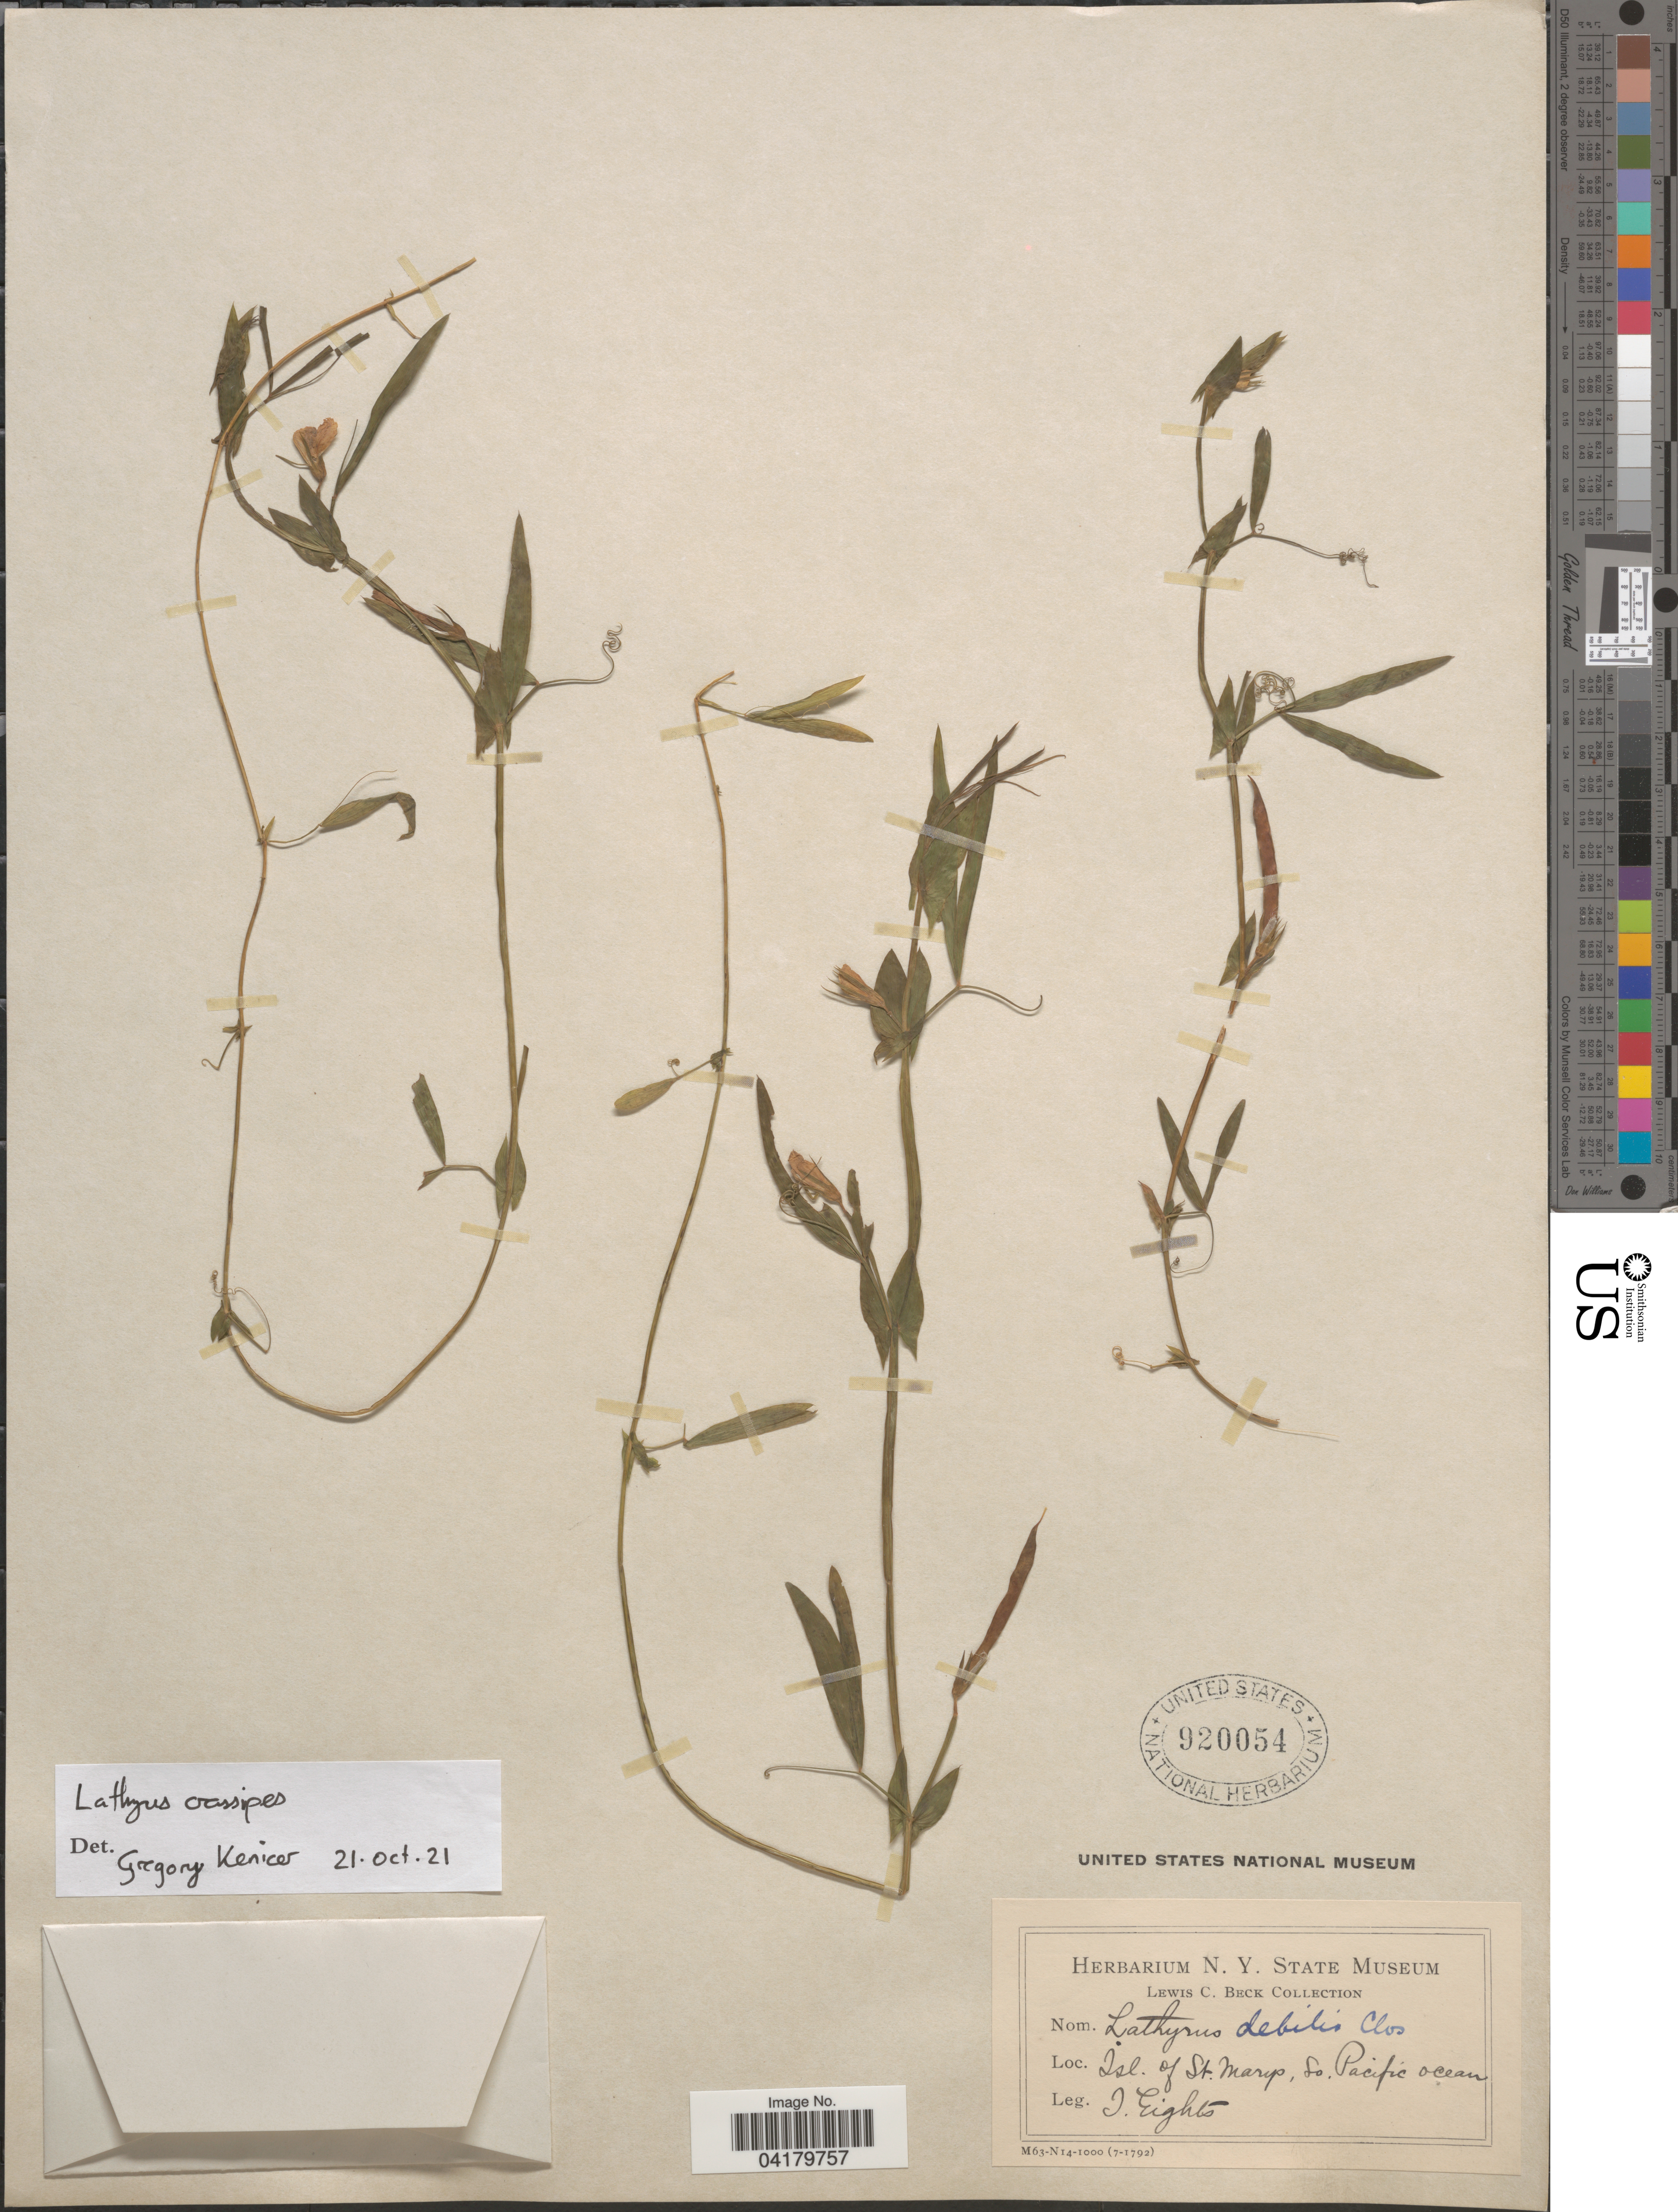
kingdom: Plantae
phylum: Tracheophyta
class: Magnoliopsida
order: Fabales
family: Fabaceae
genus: Lathyrus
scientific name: Lathyrus crassipes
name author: Gillies ex Hook. & Arn.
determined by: Kenicer, Gregory J.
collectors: J. Eights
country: Chile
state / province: Bio-Bío (VIII)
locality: Isl. of St. Marys, So. Pacific ocean.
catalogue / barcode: US 920054